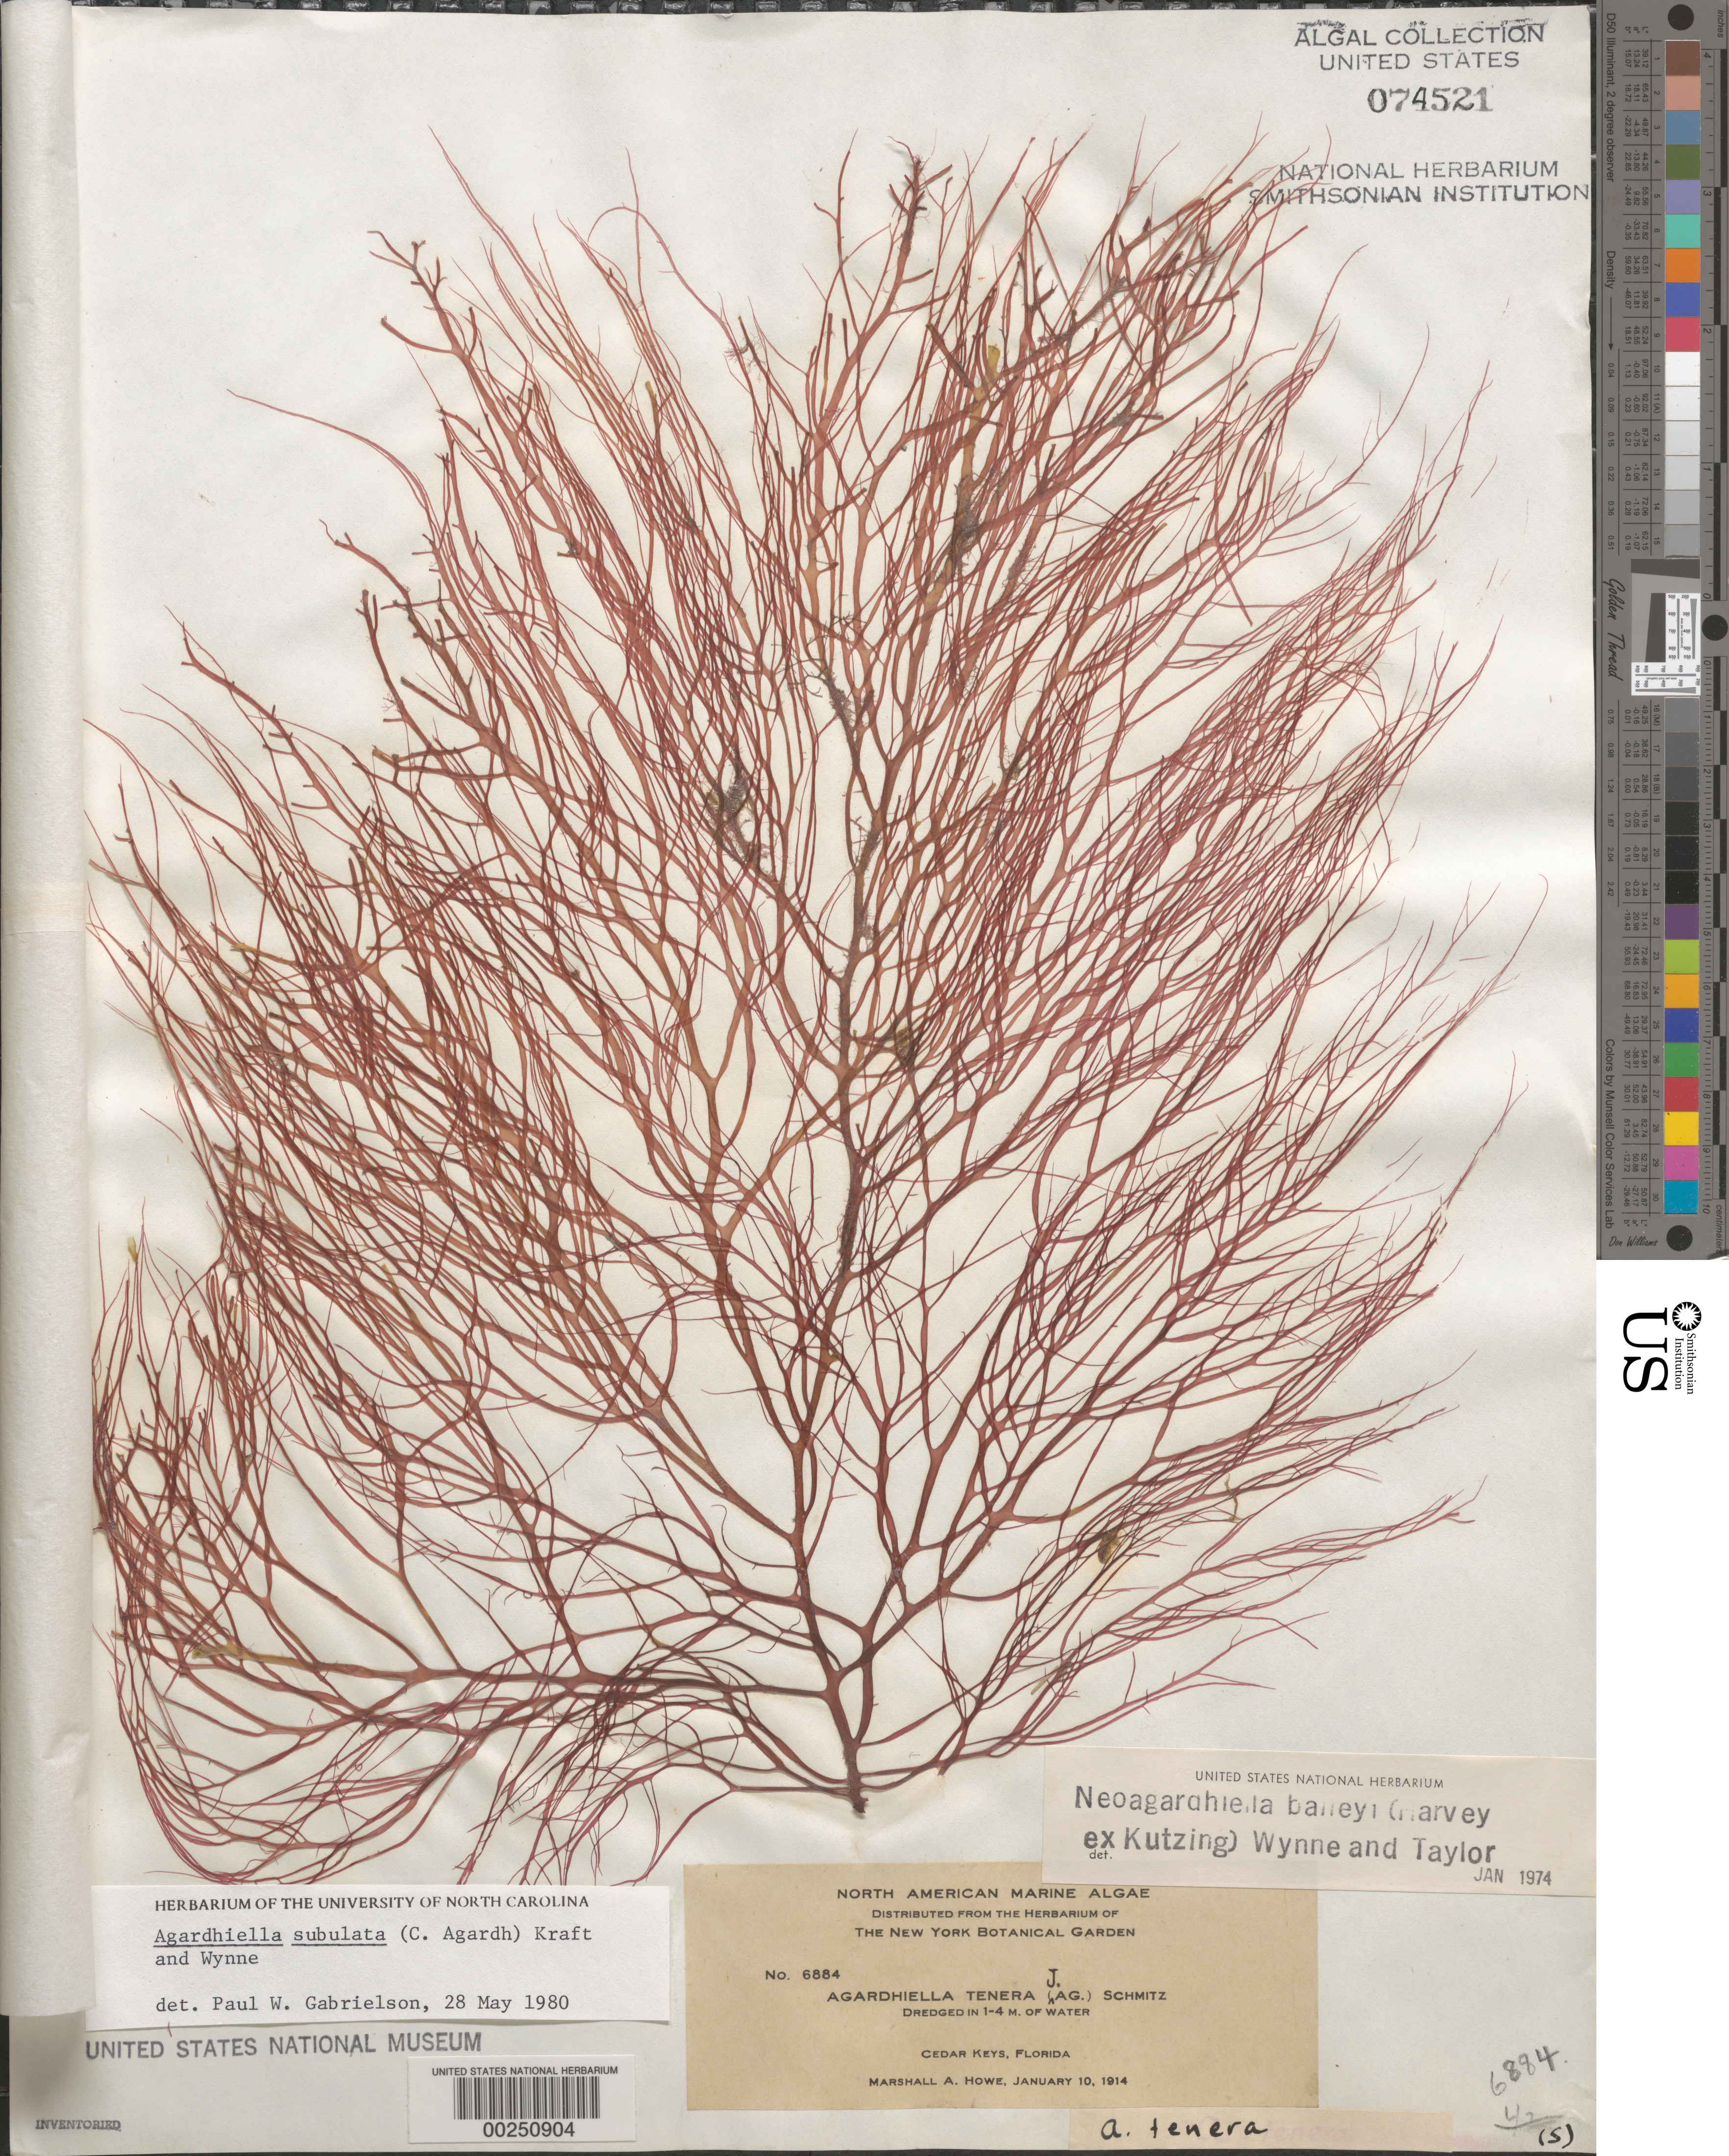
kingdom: Plantae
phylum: Rhodophyta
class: Florideophyceae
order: Gigartinales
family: Solieriaceae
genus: Agardhiella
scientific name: Agardhiella subulata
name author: (C. Agardh) G.T.Kraft & M.J. Wynne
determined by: Gabrielson, P. W.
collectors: M. A. Howe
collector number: MAH 6884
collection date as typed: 10 Jan 1914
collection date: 1914-01-10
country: United States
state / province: Florida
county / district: Levy County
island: Cedar Keys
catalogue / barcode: US 74521